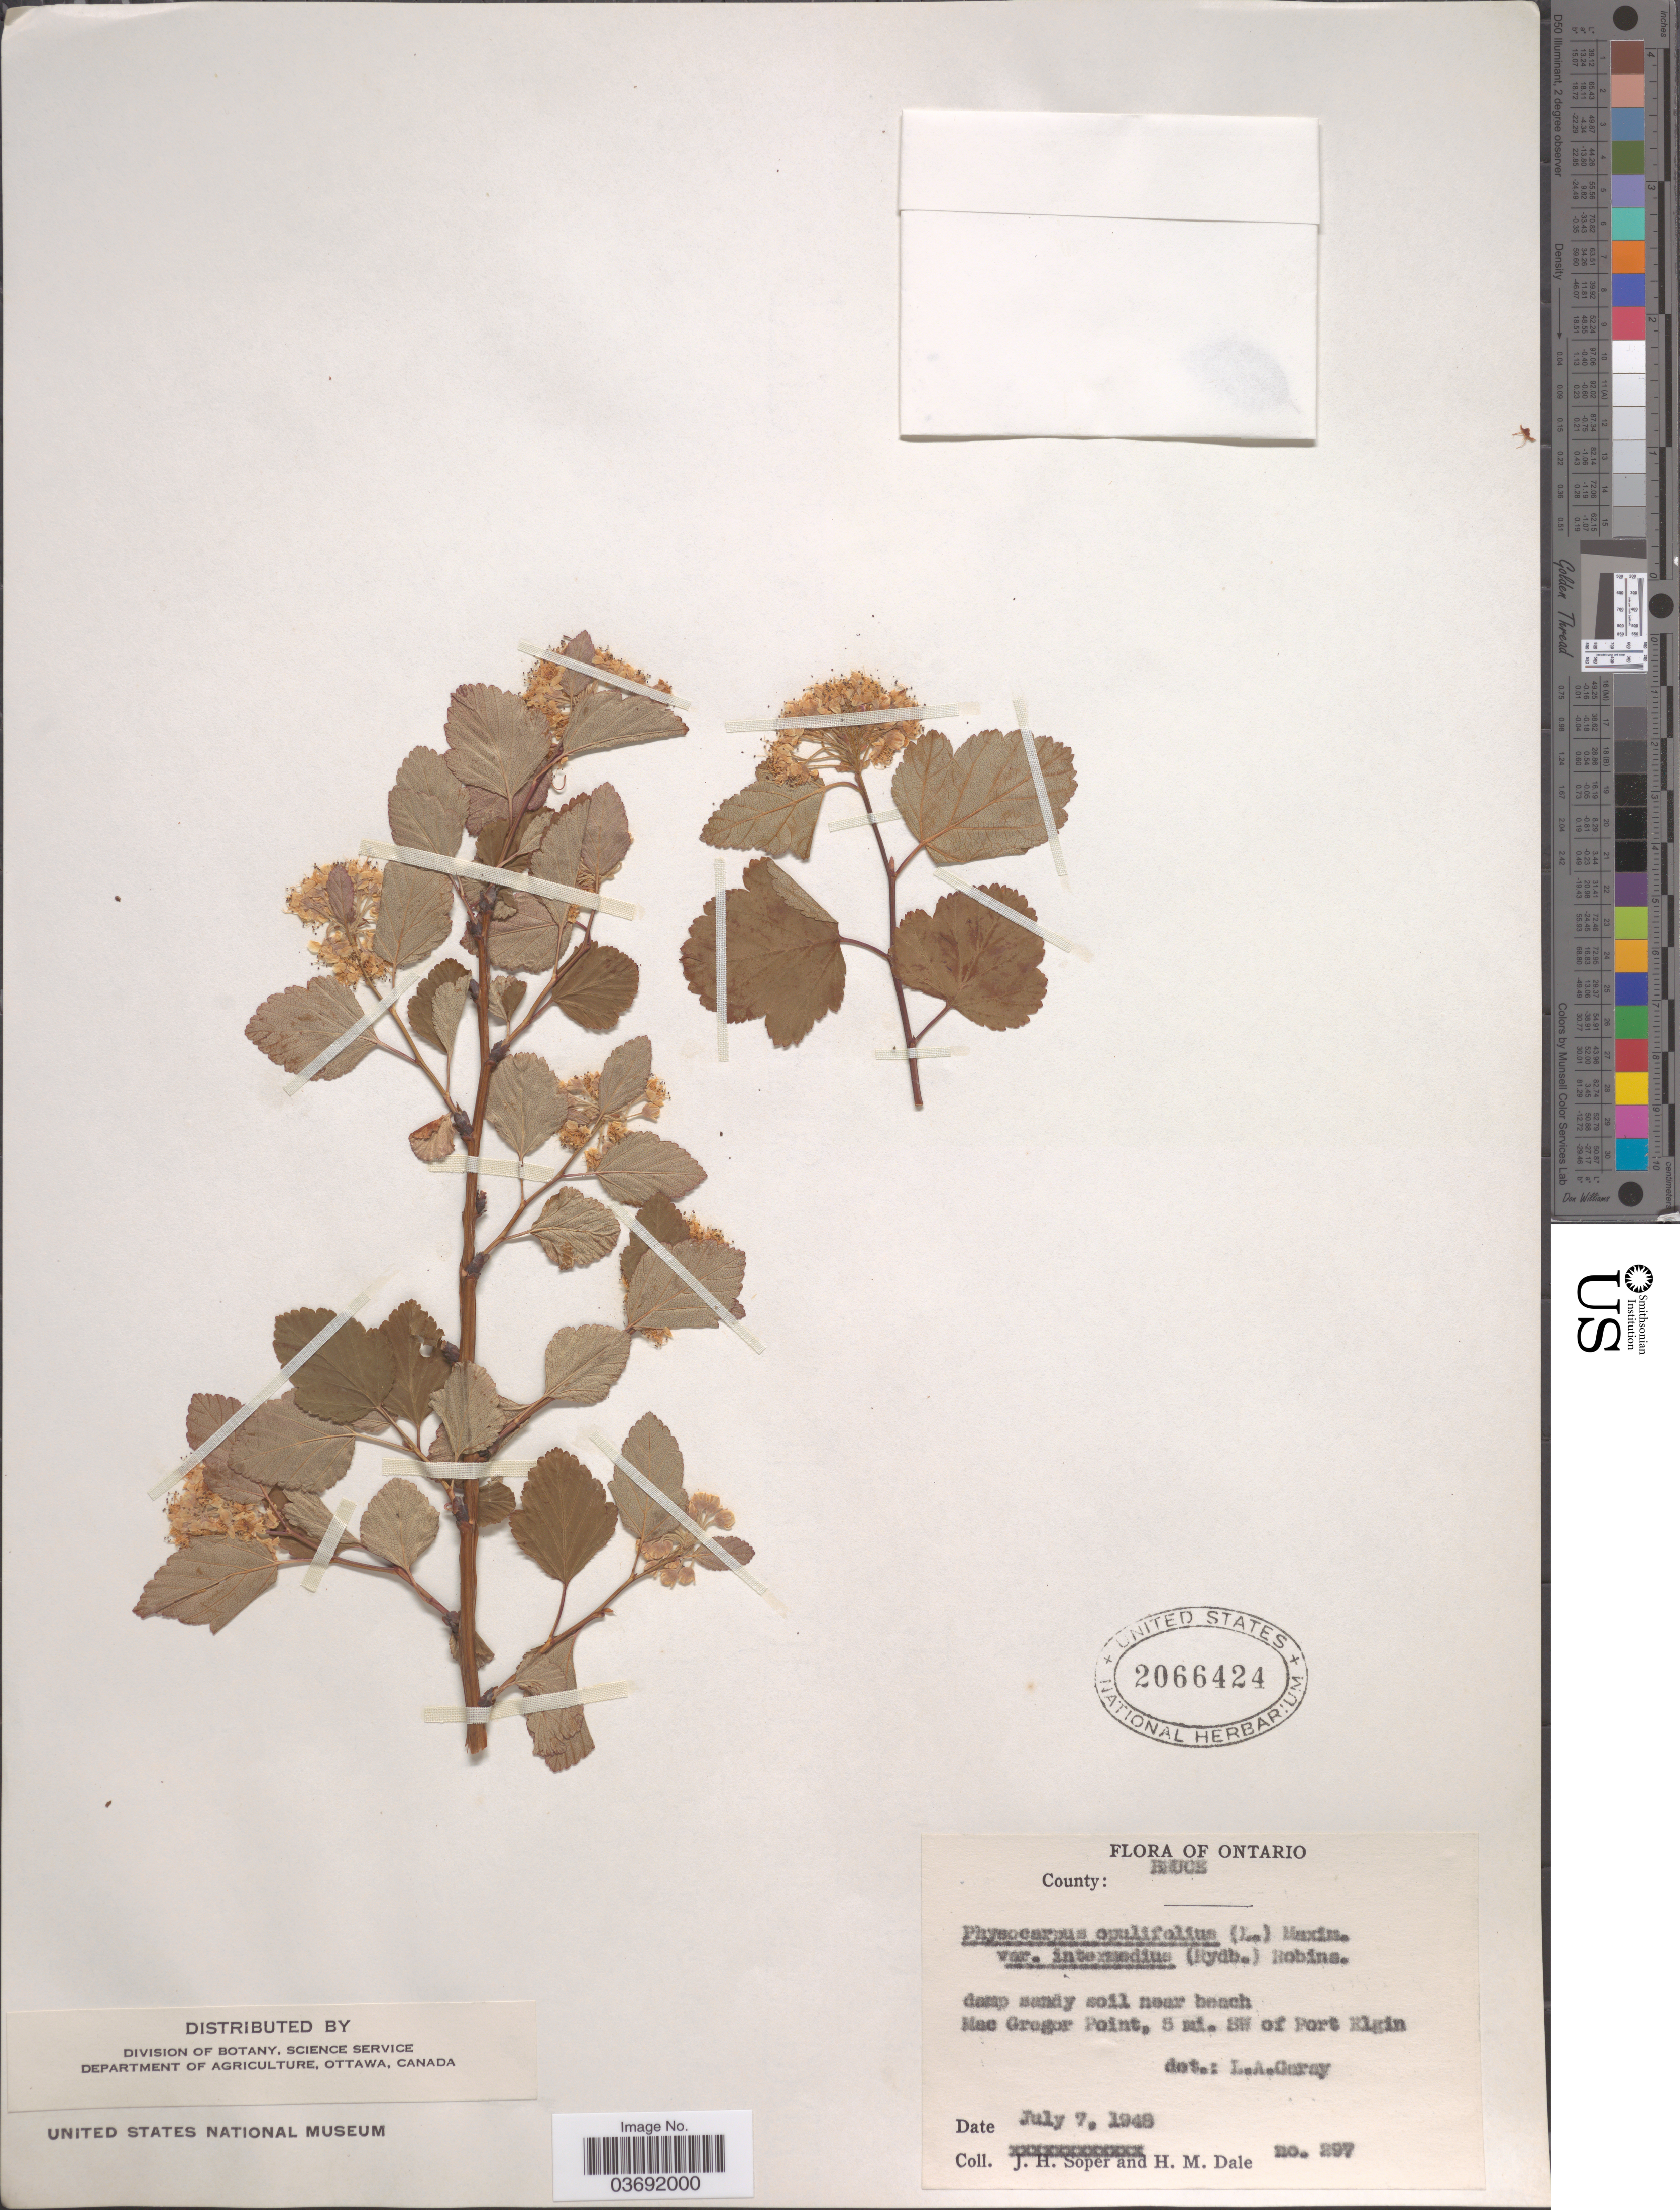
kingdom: Plantae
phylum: Tracheophyta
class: Magnoliopsida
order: Rosales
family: Rosaceae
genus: Physocarpus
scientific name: Physocarpus intermedius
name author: (Rydb.) C.K. Schneid.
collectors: H. M. Dale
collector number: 297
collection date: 1948-07-07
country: Canada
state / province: Ontario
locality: County: Bruce. Mac Gregor Point, 5 mi. SW of Port Elgin.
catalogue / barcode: US 2066424